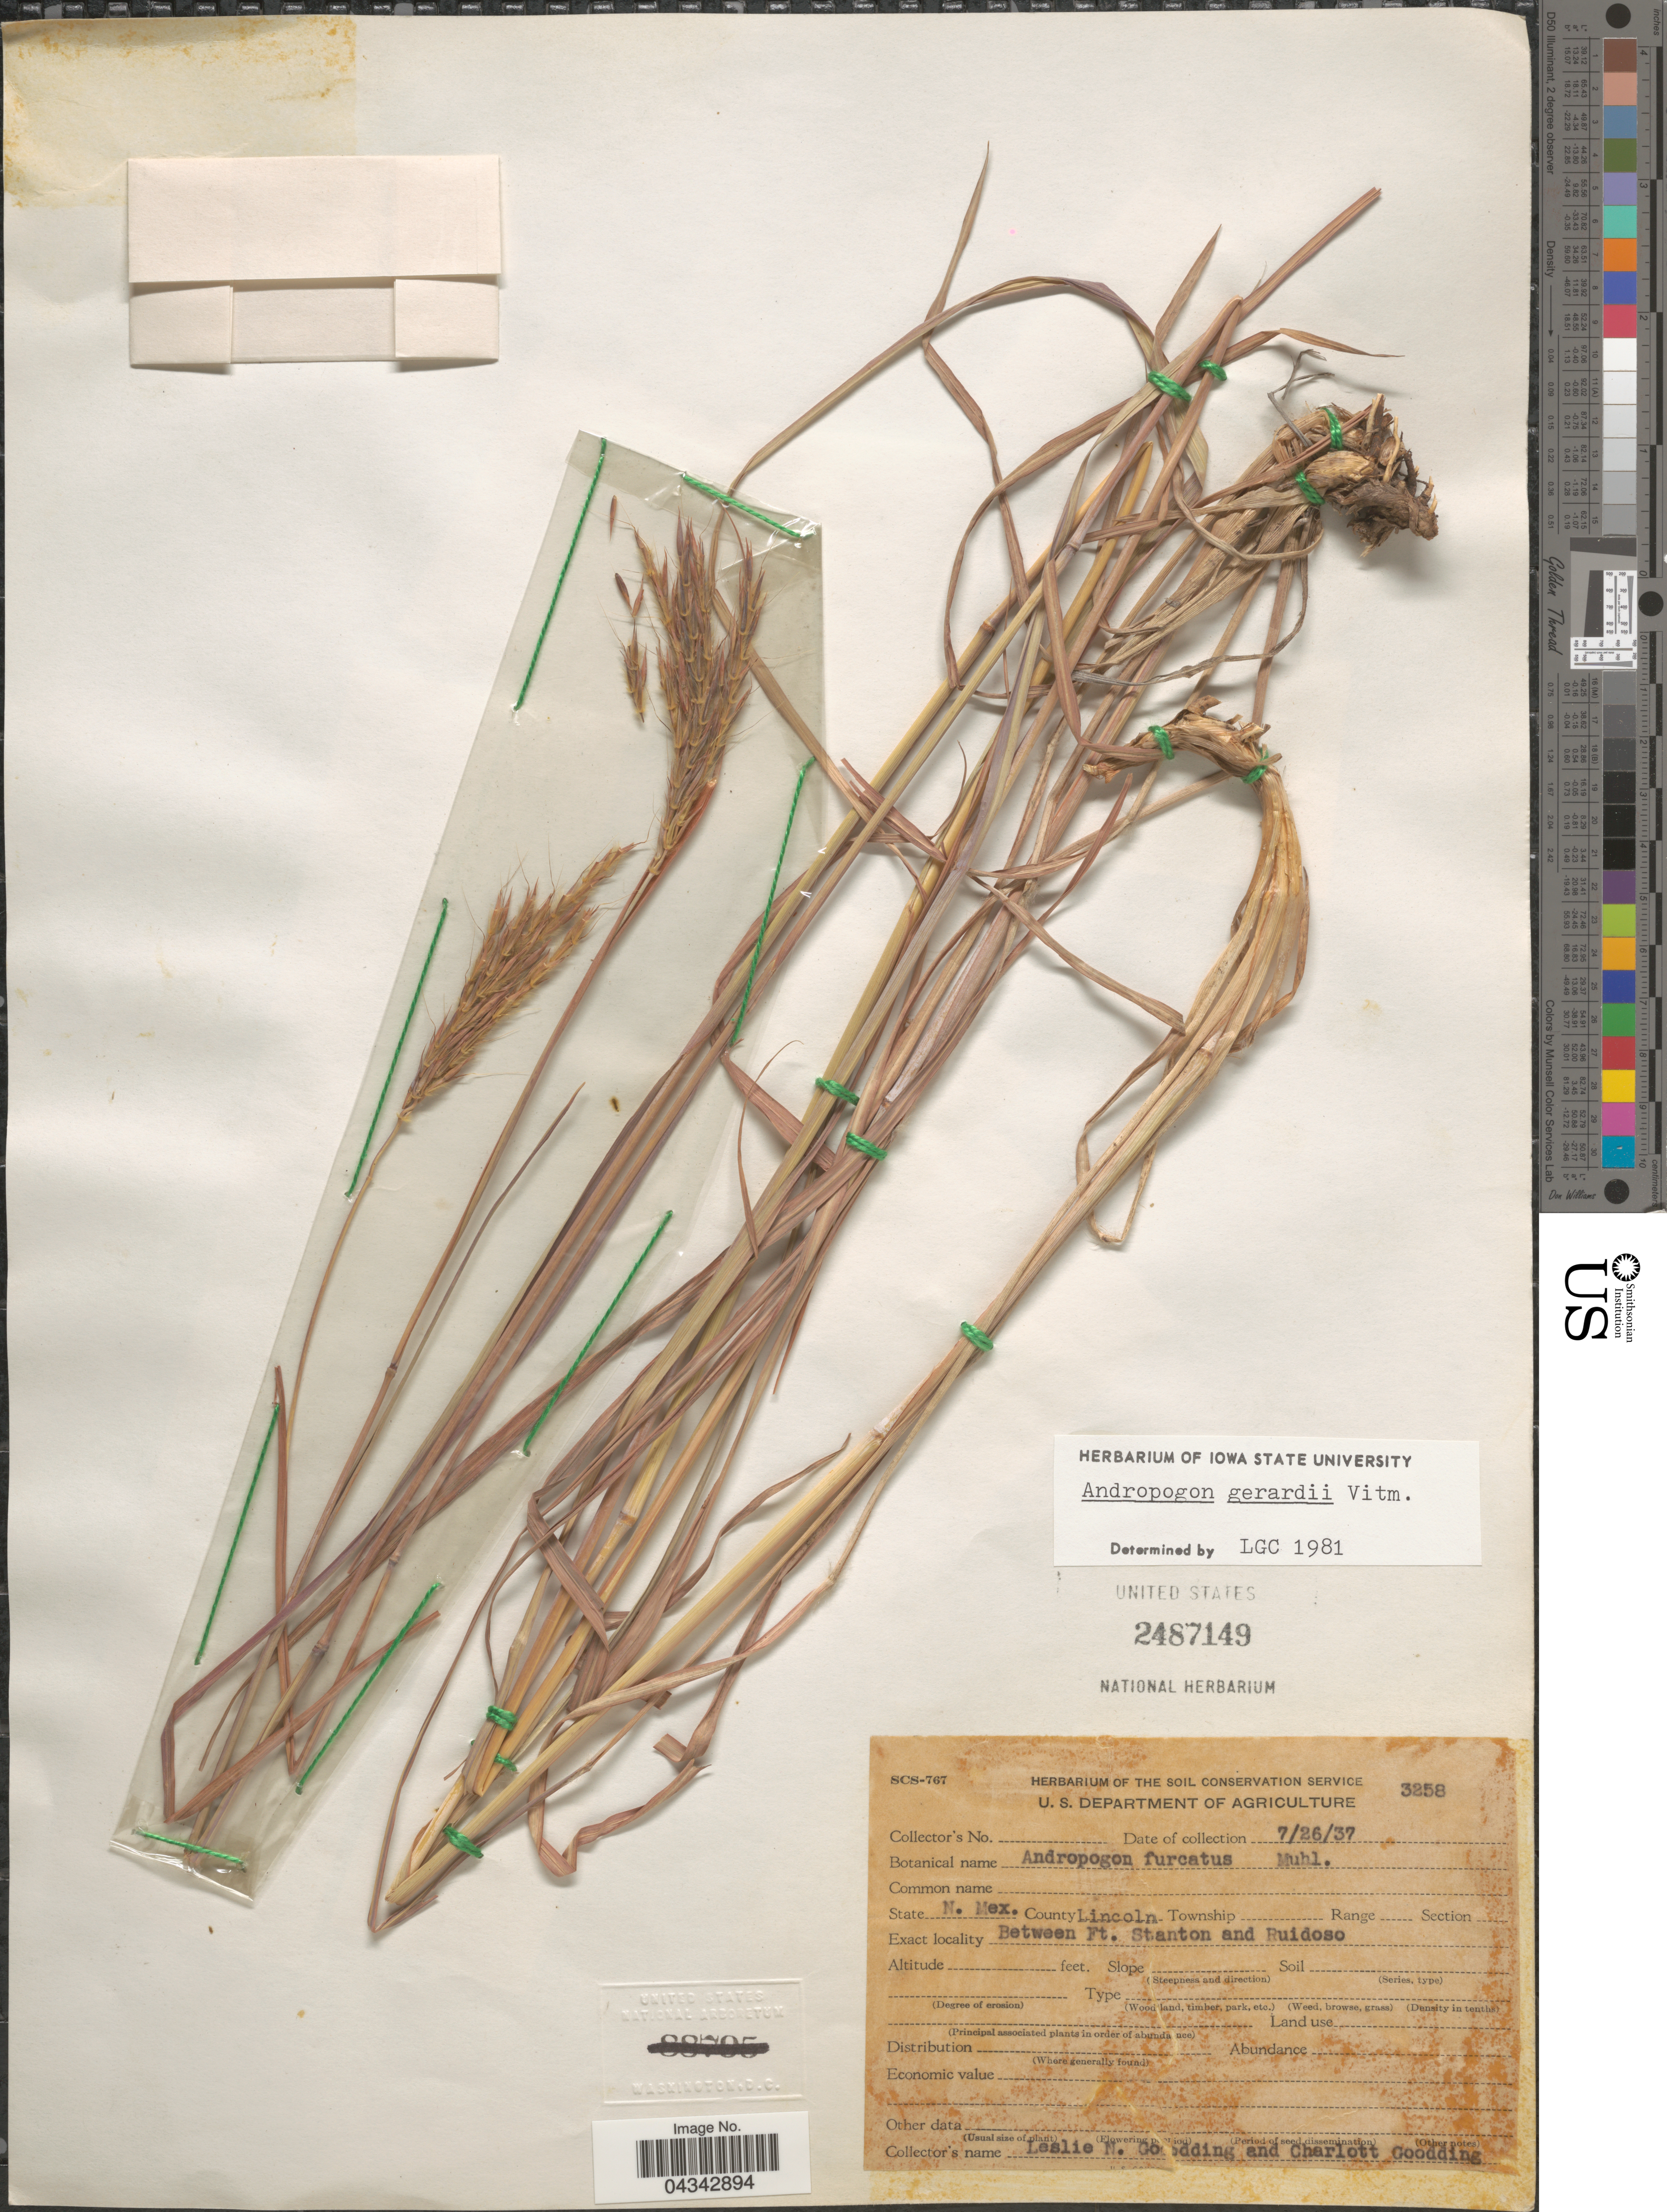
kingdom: Plantae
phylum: Tracheophyta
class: Liliopsida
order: Poales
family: Poaceae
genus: Andropogon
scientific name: Andropogon gerardii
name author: Vitman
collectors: L. N. Goodding & C. Goodding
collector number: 3258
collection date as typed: Transcribed d/m/y: 26/7/37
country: United States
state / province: New Mexico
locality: Between Ft. Stanton and Ruidoso.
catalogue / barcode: US 2487149